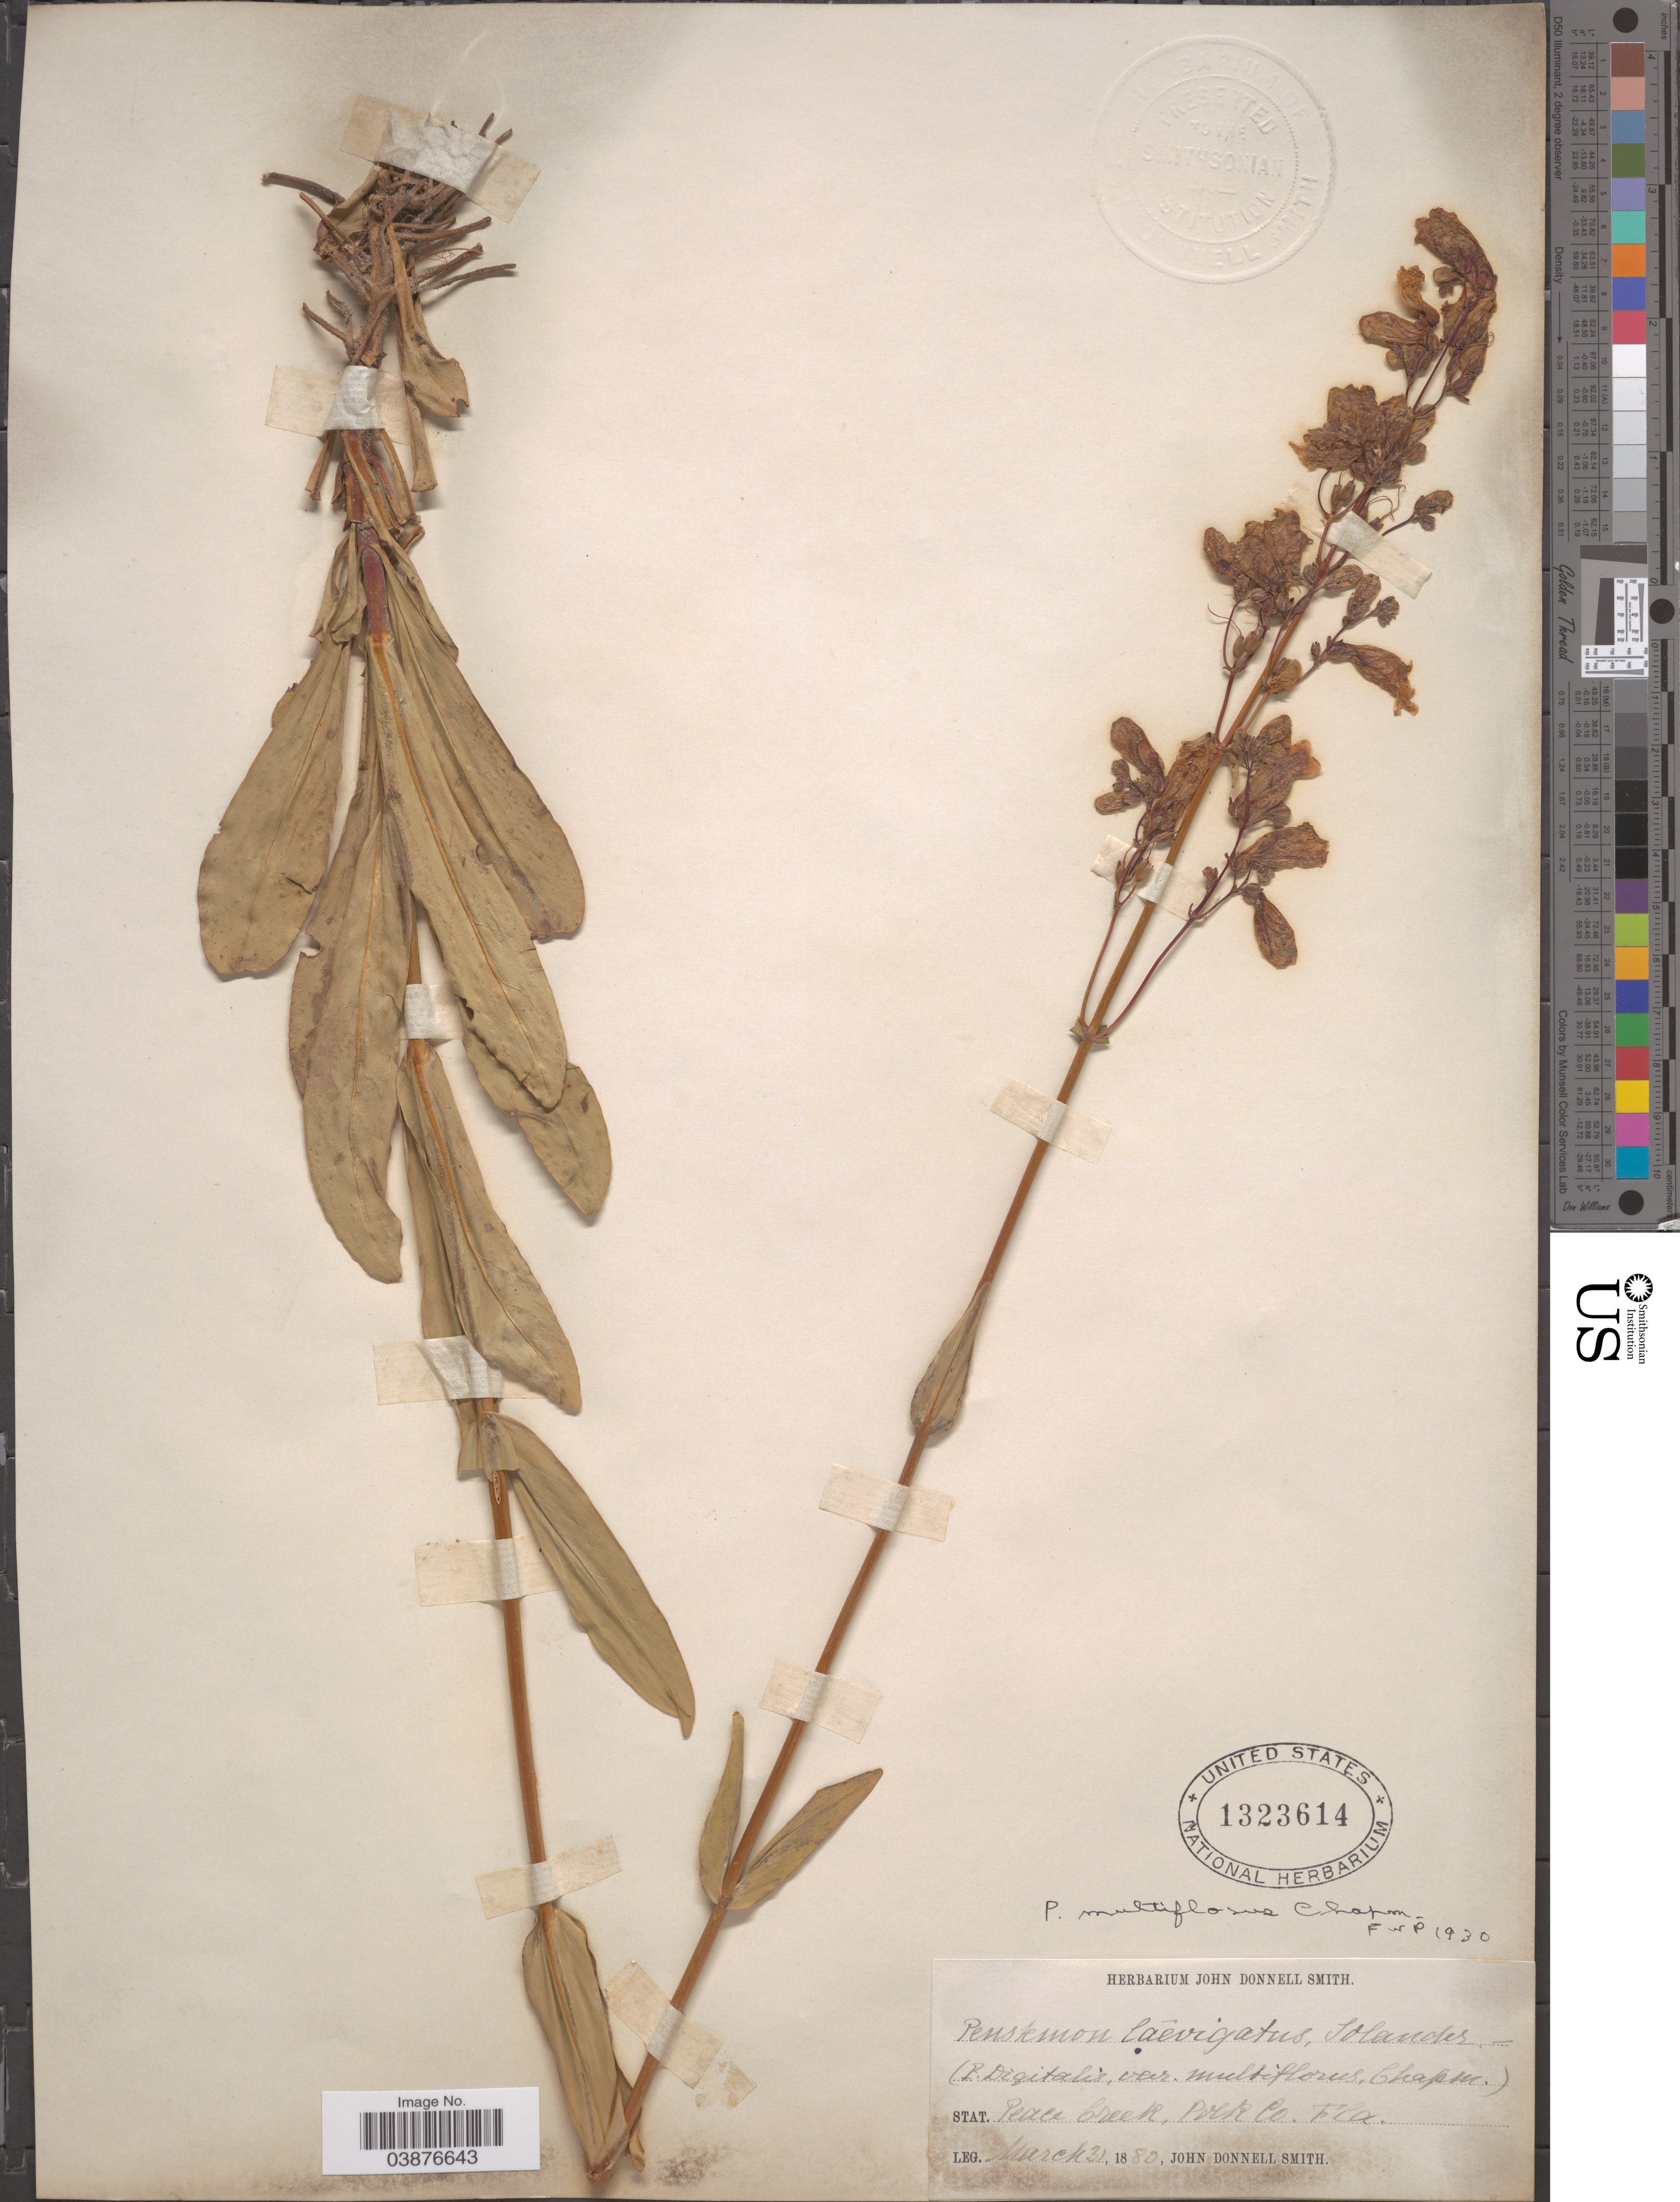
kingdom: Plantae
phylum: Tracheophyta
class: Magnoliopsida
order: Lamiales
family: Plantaginaceae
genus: Penstemon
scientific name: Penstemon multiflorus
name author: (Benth.) Chapm. ex Small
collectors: J. Donnell Smith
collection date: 1880-03-31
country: United States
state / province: Florida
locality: Stat. Peace Creek, Polk Co.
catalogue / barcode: US 1323614